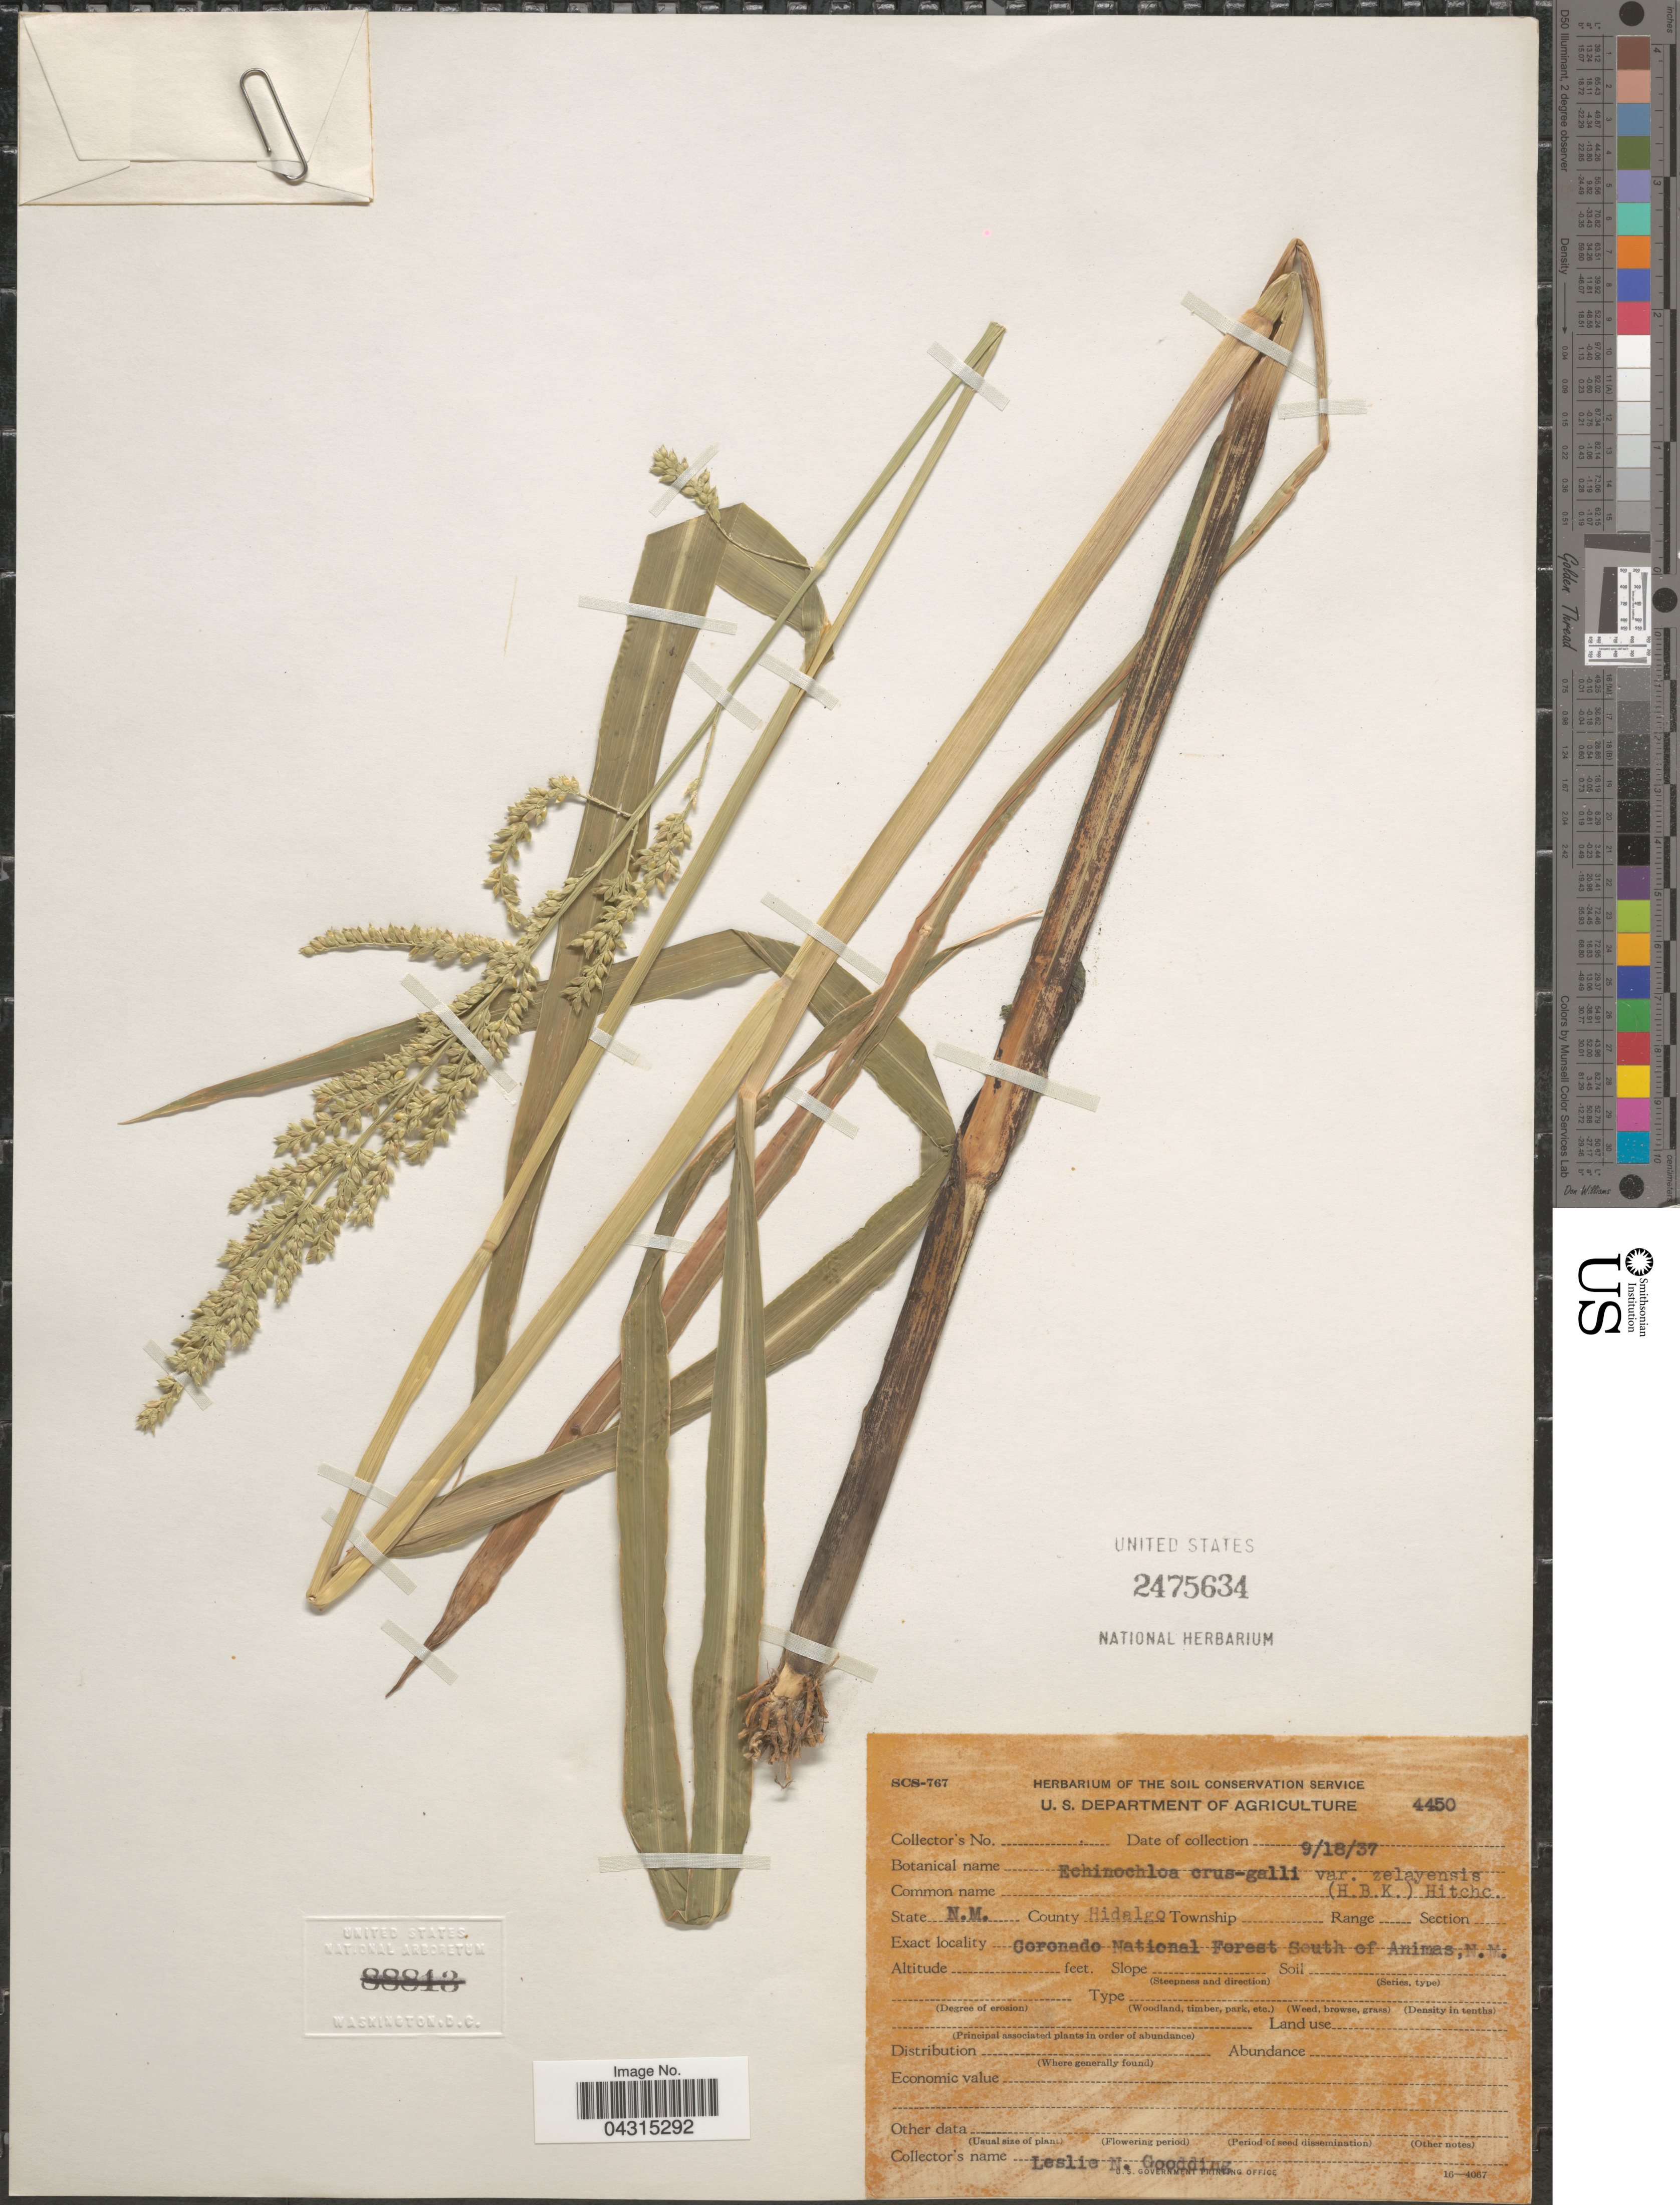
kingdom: Plantae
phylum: Tracheophyta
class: Liliopsida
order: Poales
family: Poaceae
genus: Echinochloa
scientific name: Echinochloa crus-galli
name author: (L.) P. Beauv.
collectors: L. N. Goodding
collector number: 4450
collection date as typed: Transcribed d/m/y: 18/9/37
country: United States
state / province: New Mexico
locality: County Hidalgo. Coronado National Forest South of Animas.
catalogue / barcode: US 2475634